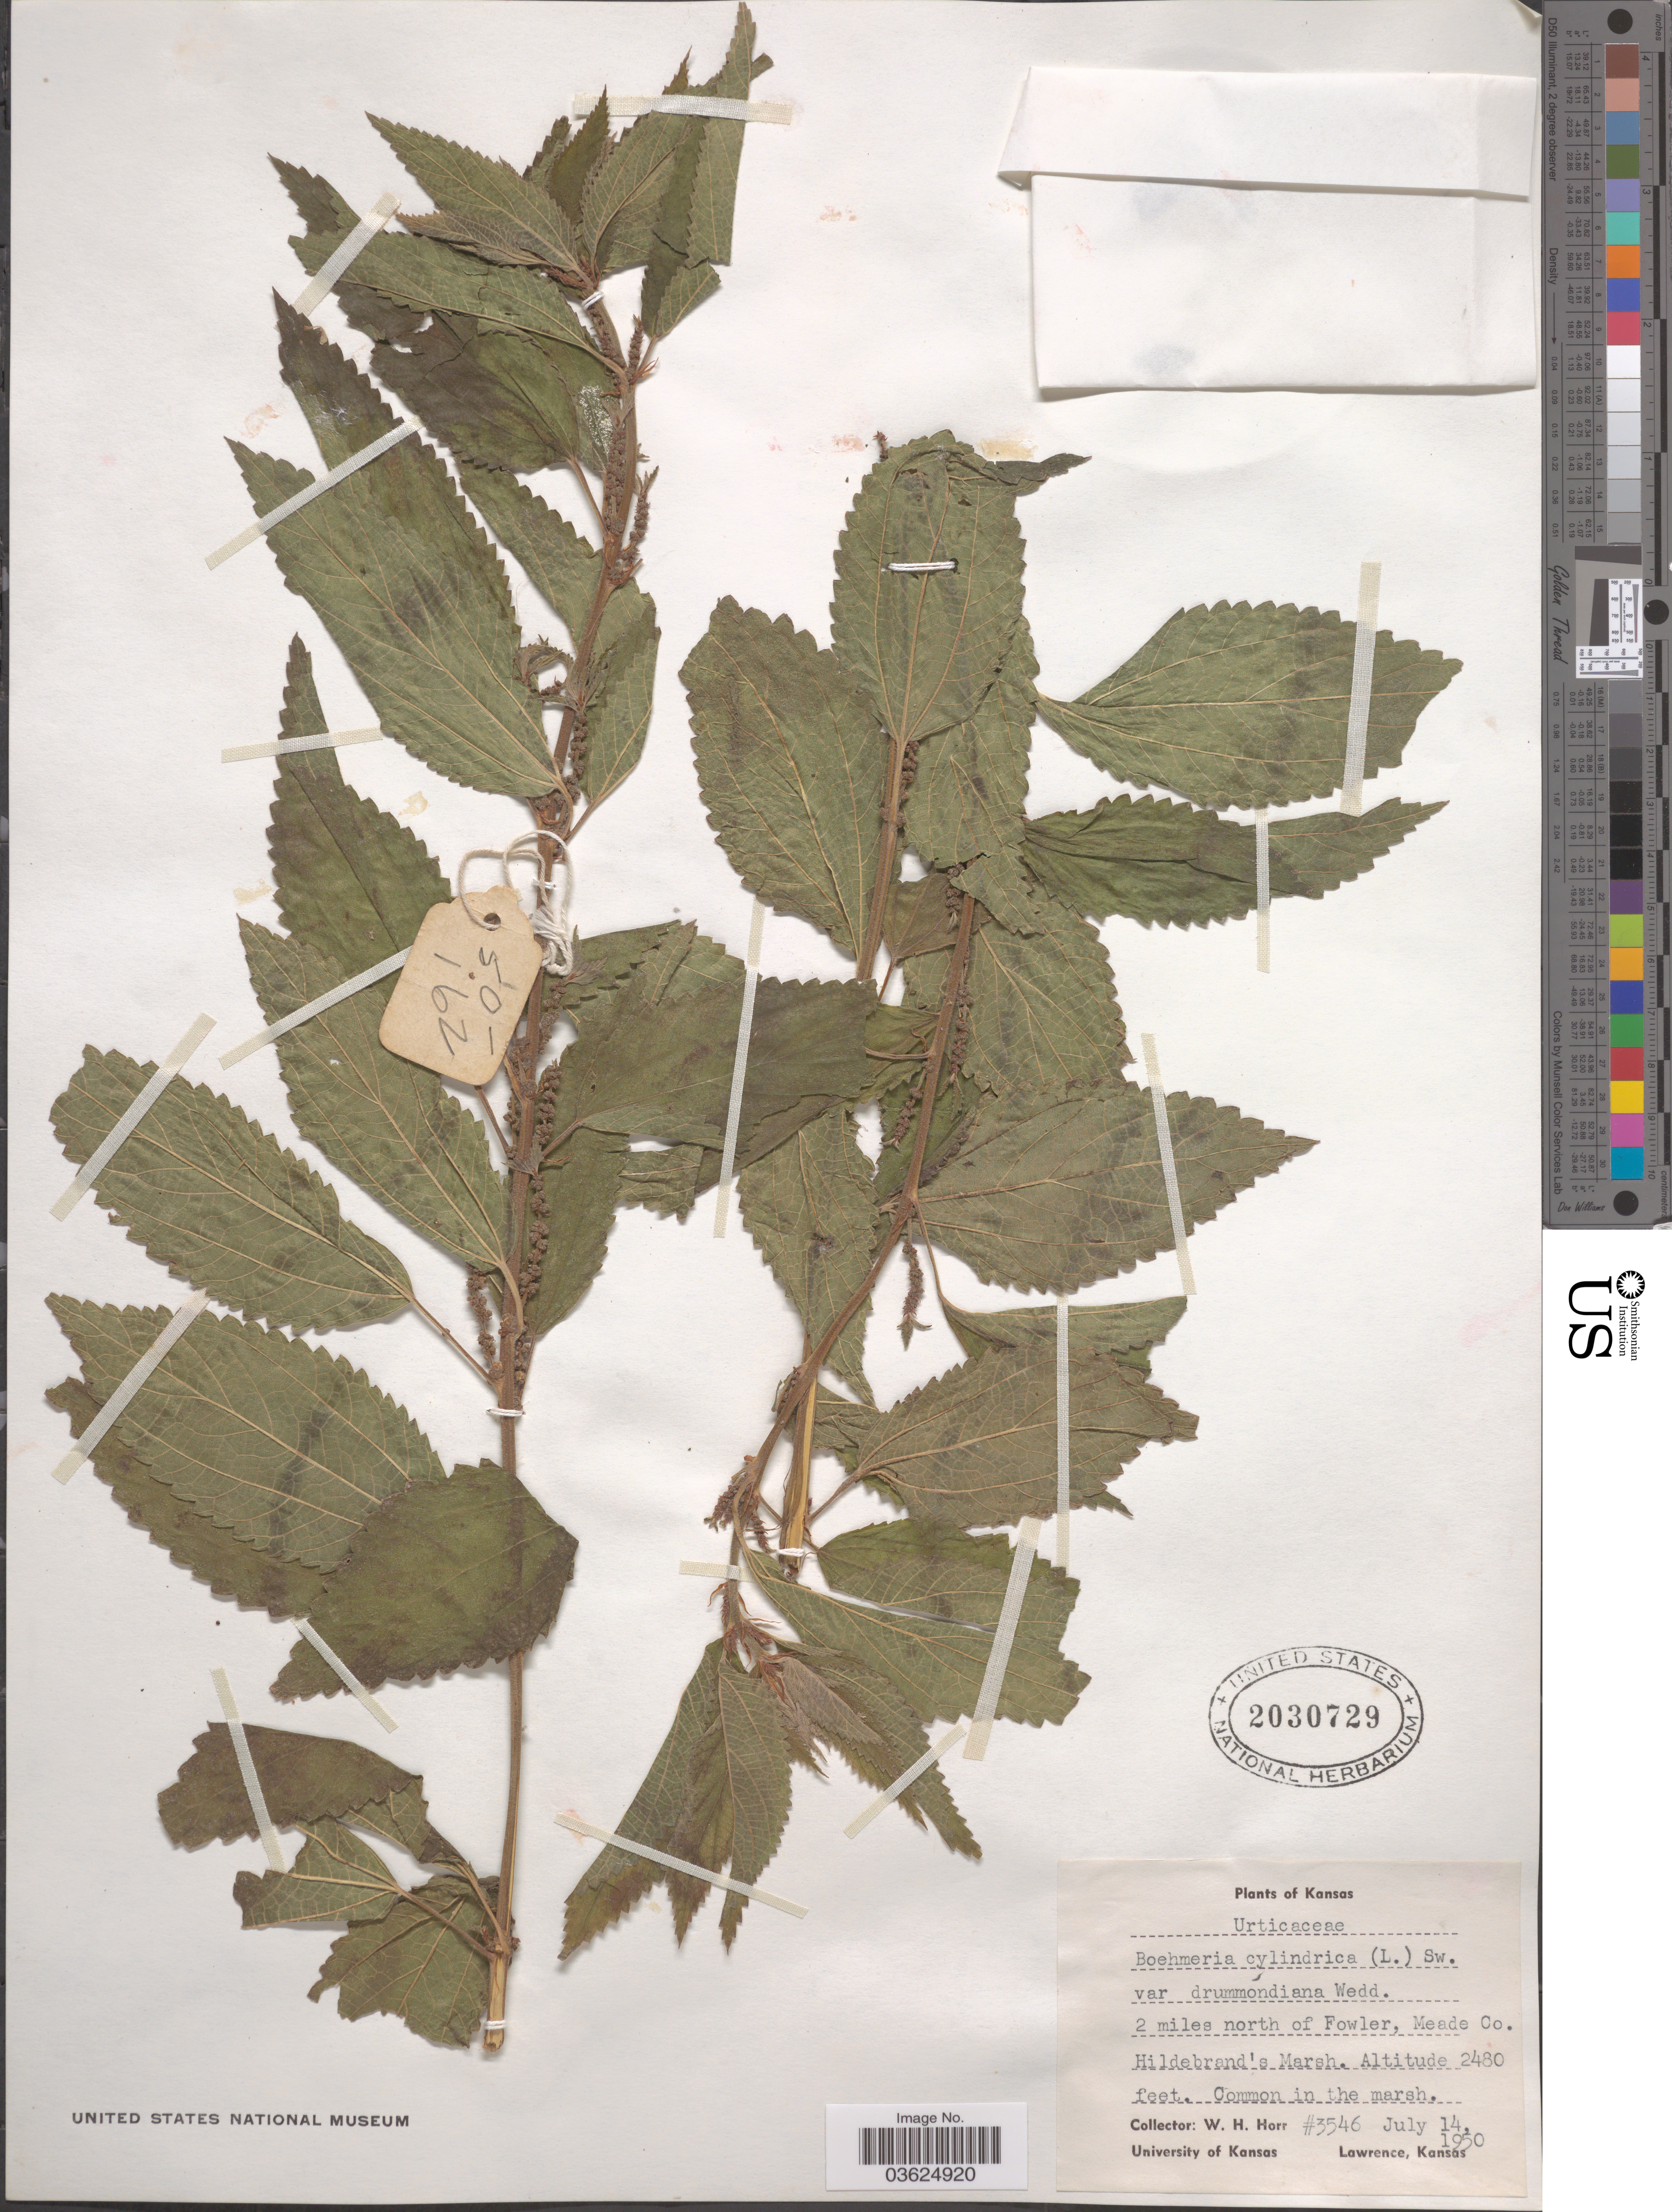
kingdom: Plantae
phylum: Tracheophyta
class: Magnoliopsida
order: Rosales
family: Urticaceae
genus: Boehmeria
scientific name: Boehmeria cylindrica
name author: (L.) Sw.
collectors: W. H. Horr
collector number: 3546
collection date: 1950-07-14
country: United States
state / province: Kansas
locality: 2 miles north of Fowler, Meade Co. Hildebrand's Marsh.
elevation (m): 756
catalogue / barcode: US 2030729